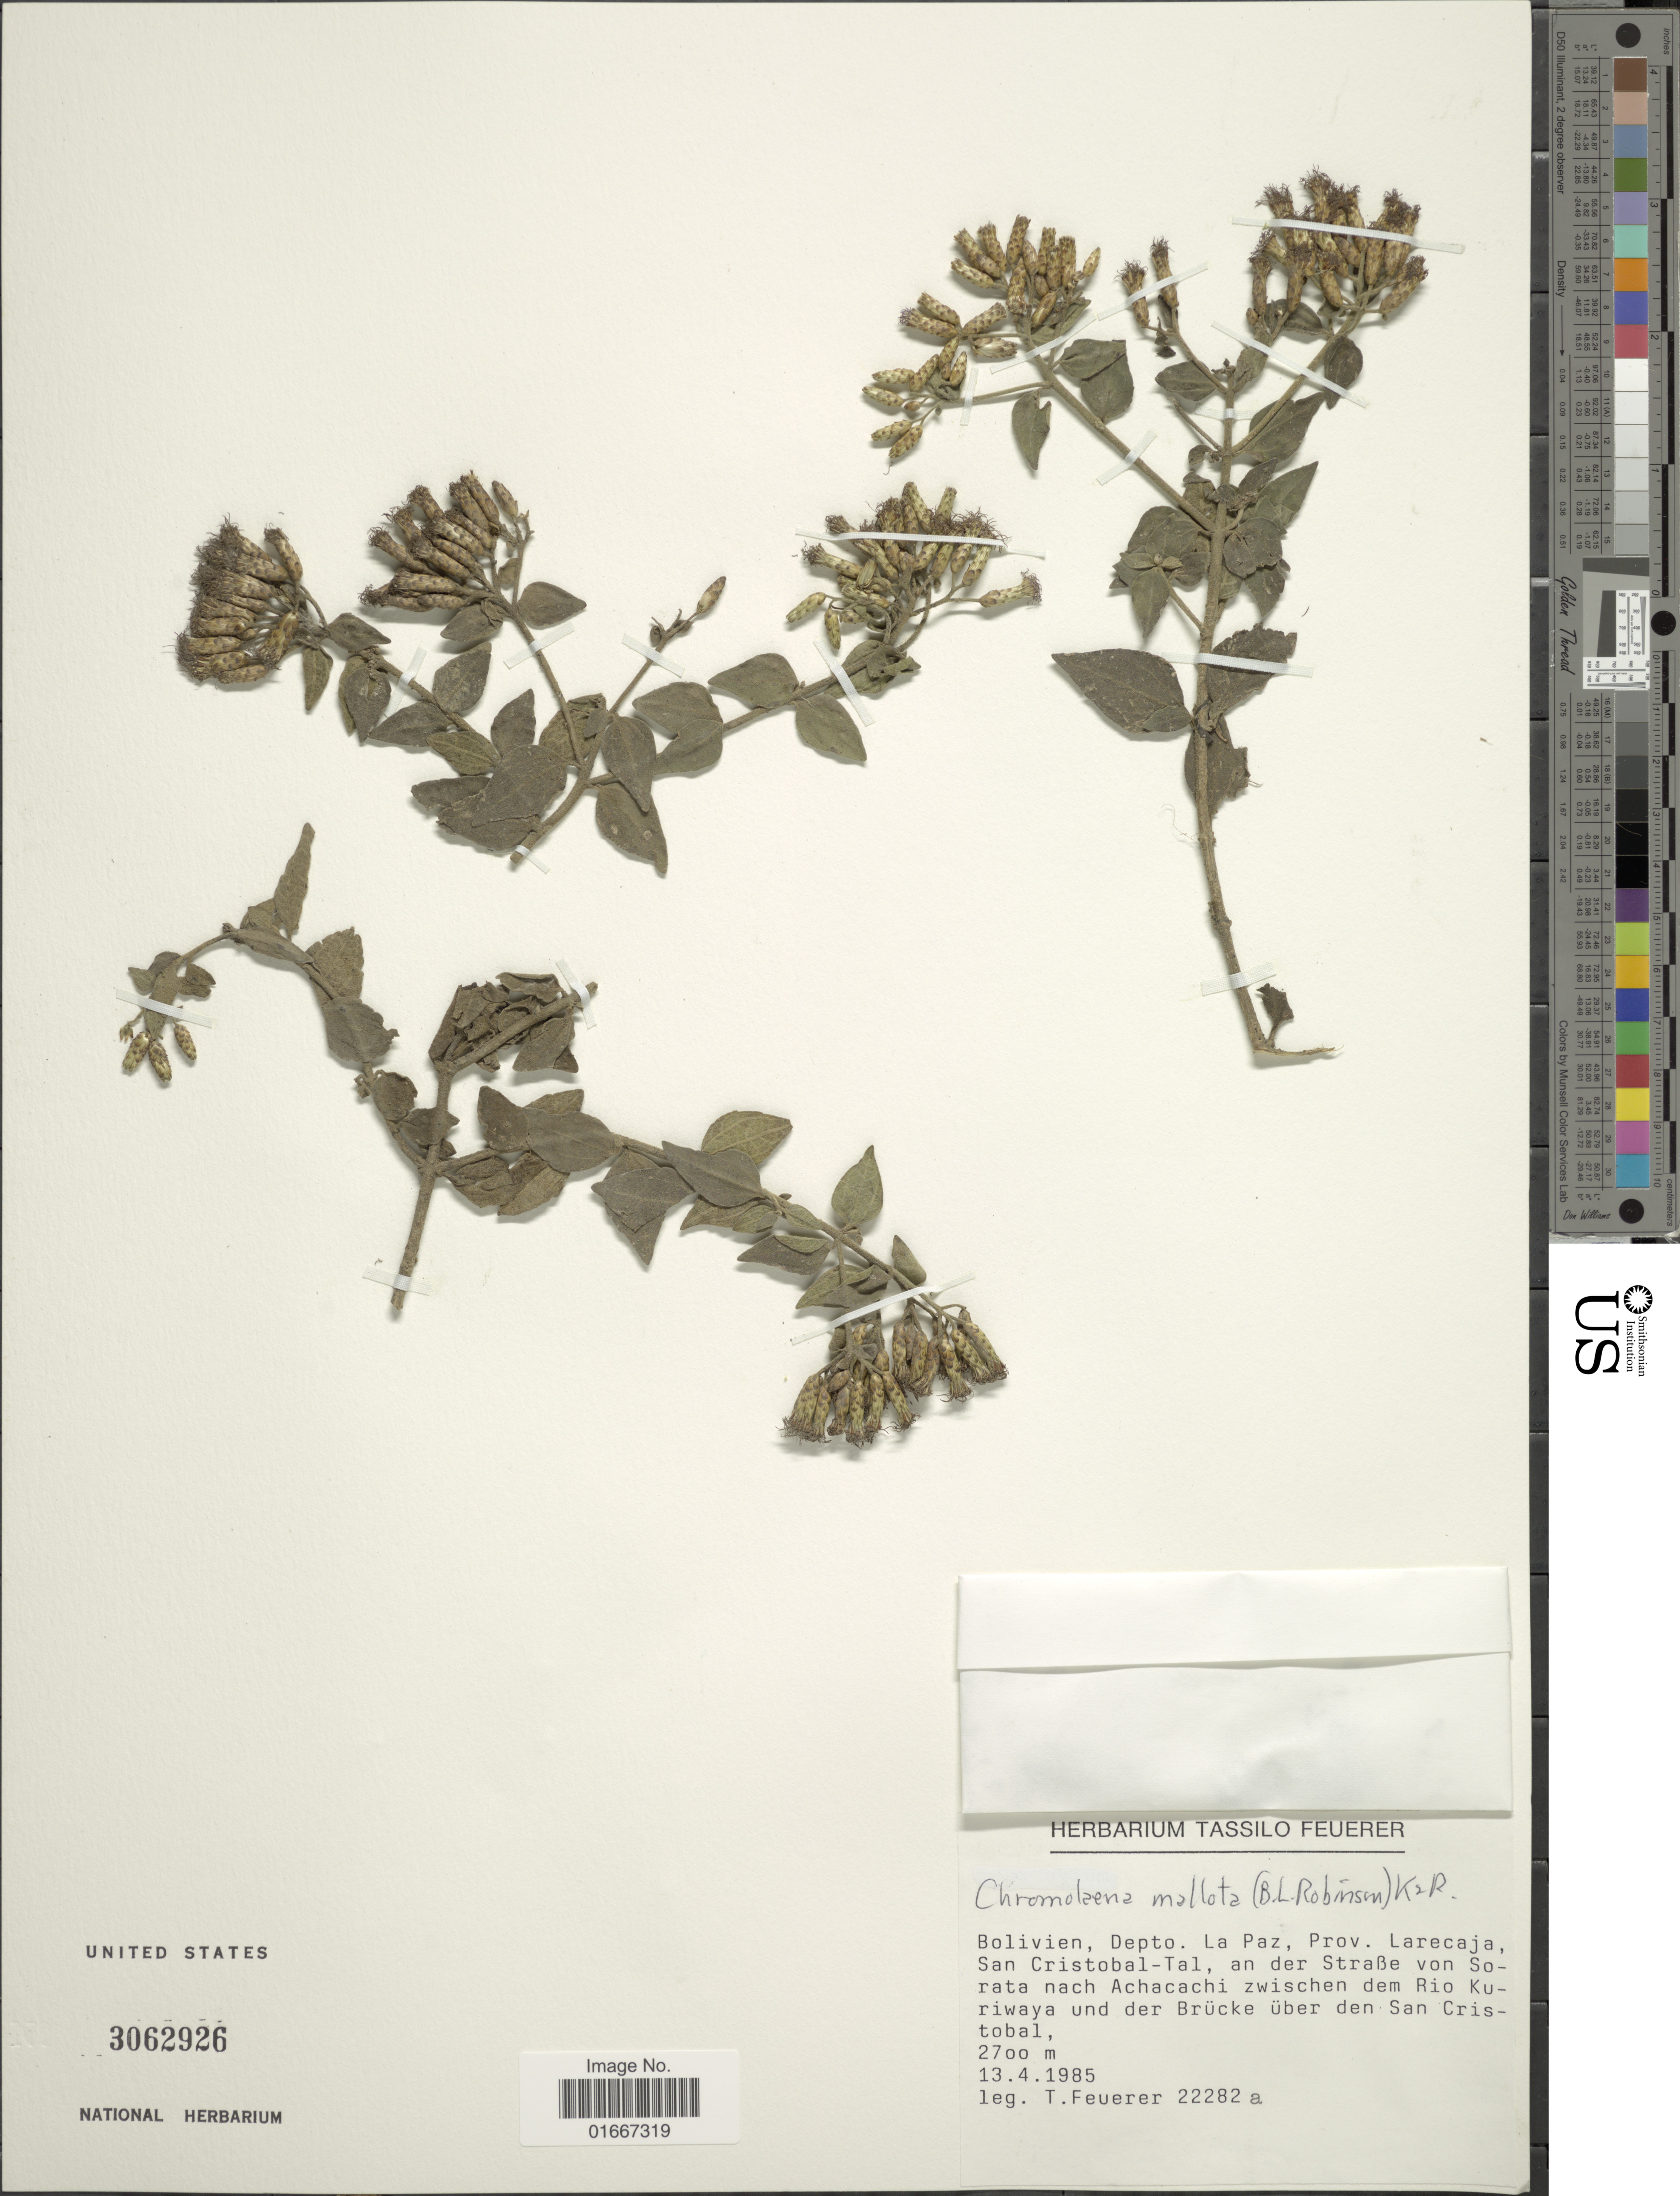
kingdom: Plantae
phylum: Tracheophyta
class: Magnoliopsida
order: Asterales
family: Asteraceae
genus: Chromolaena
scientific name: Chromolaena mallota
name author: (B.L. Rob.) R.M. King & H. Rob.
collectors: T. Feuerer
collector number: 22282a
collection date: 1985-04-13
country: Bolivia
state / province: La Paz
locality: Prov. Larecaja, San Cristobal-Tal, an der Strabe von Sorata nach Achacachi zwischen dem Rio Kuriwaya und der Brucke uber den San Cristobal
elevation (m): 2700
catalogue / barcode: US 3062926